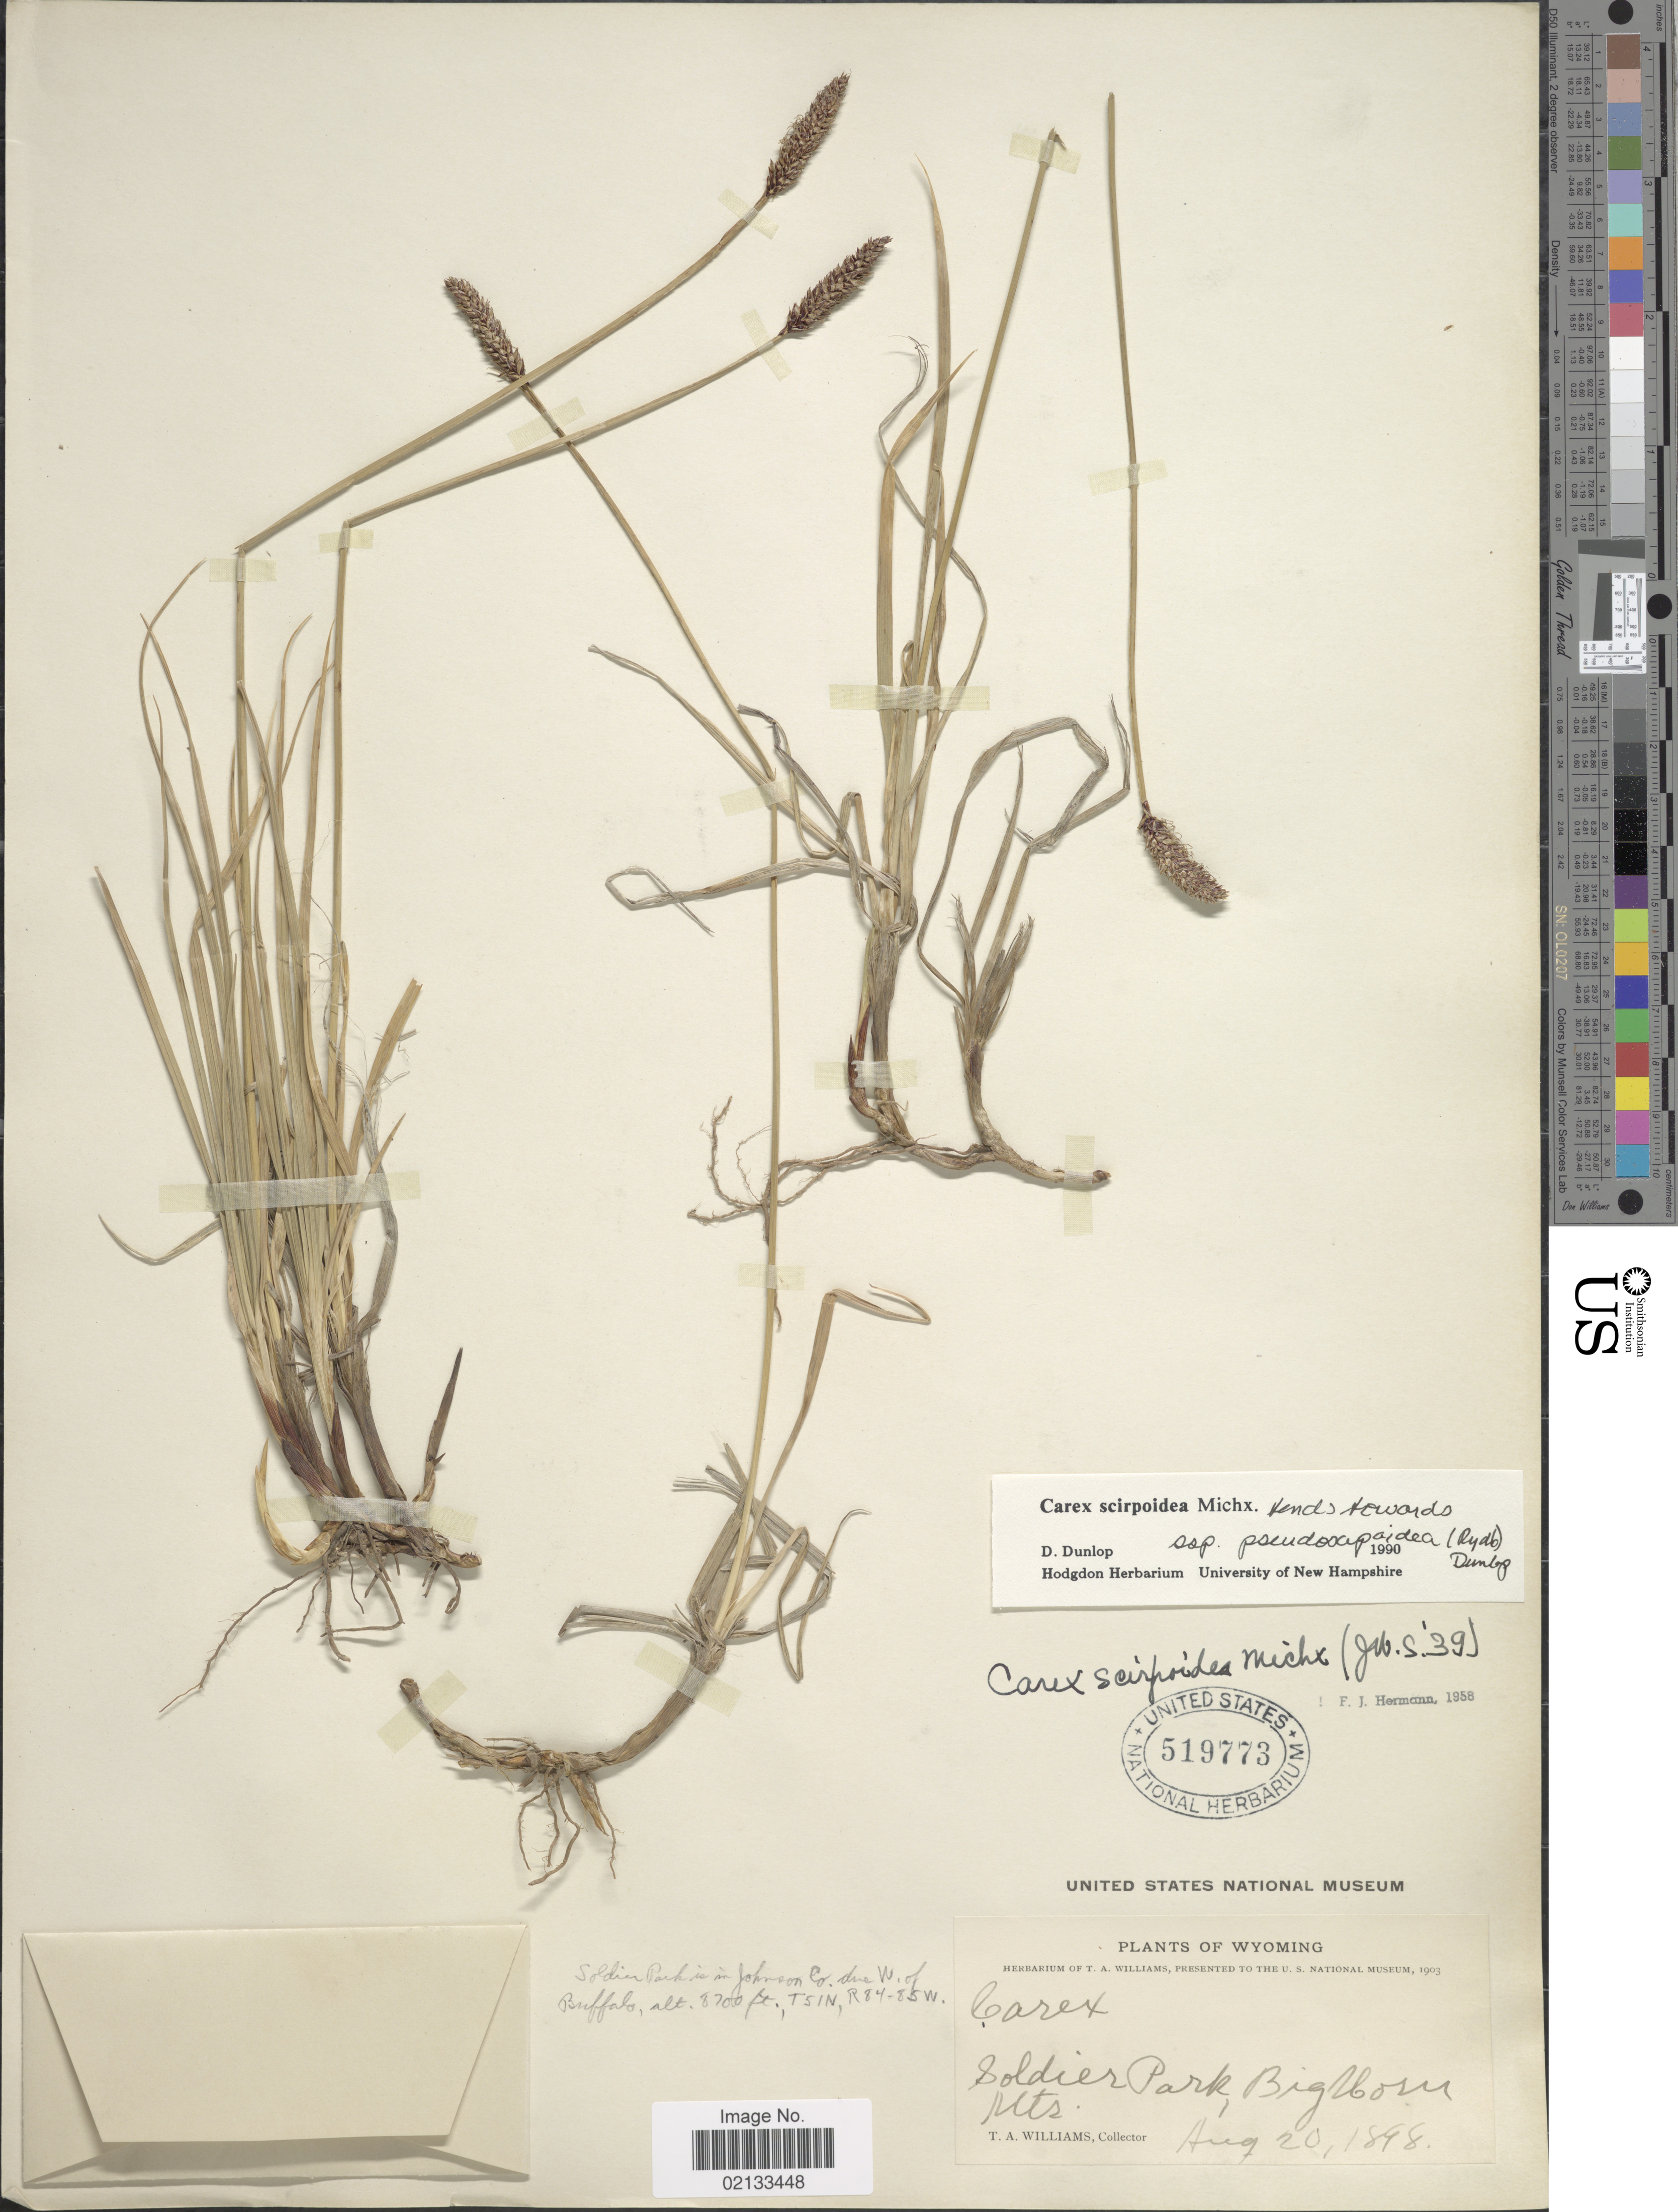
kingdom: Plantae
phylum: Tracheophyta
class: Liliopsida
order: Poales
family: Cyperaceae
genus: Carex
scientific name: Carex scirpoidea subsp. pseudoscirpoidea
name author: (Rydb.) Dunlop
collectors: T. A. Williams (herbarium)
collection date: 1898-08-20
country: United States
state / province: Wyoming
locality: Soldier Park, Big Horn Mts, Soldier park is in Johnson Co due W of Buffalo, T51N, R84-85W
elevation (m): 2652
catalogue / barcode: US 519773